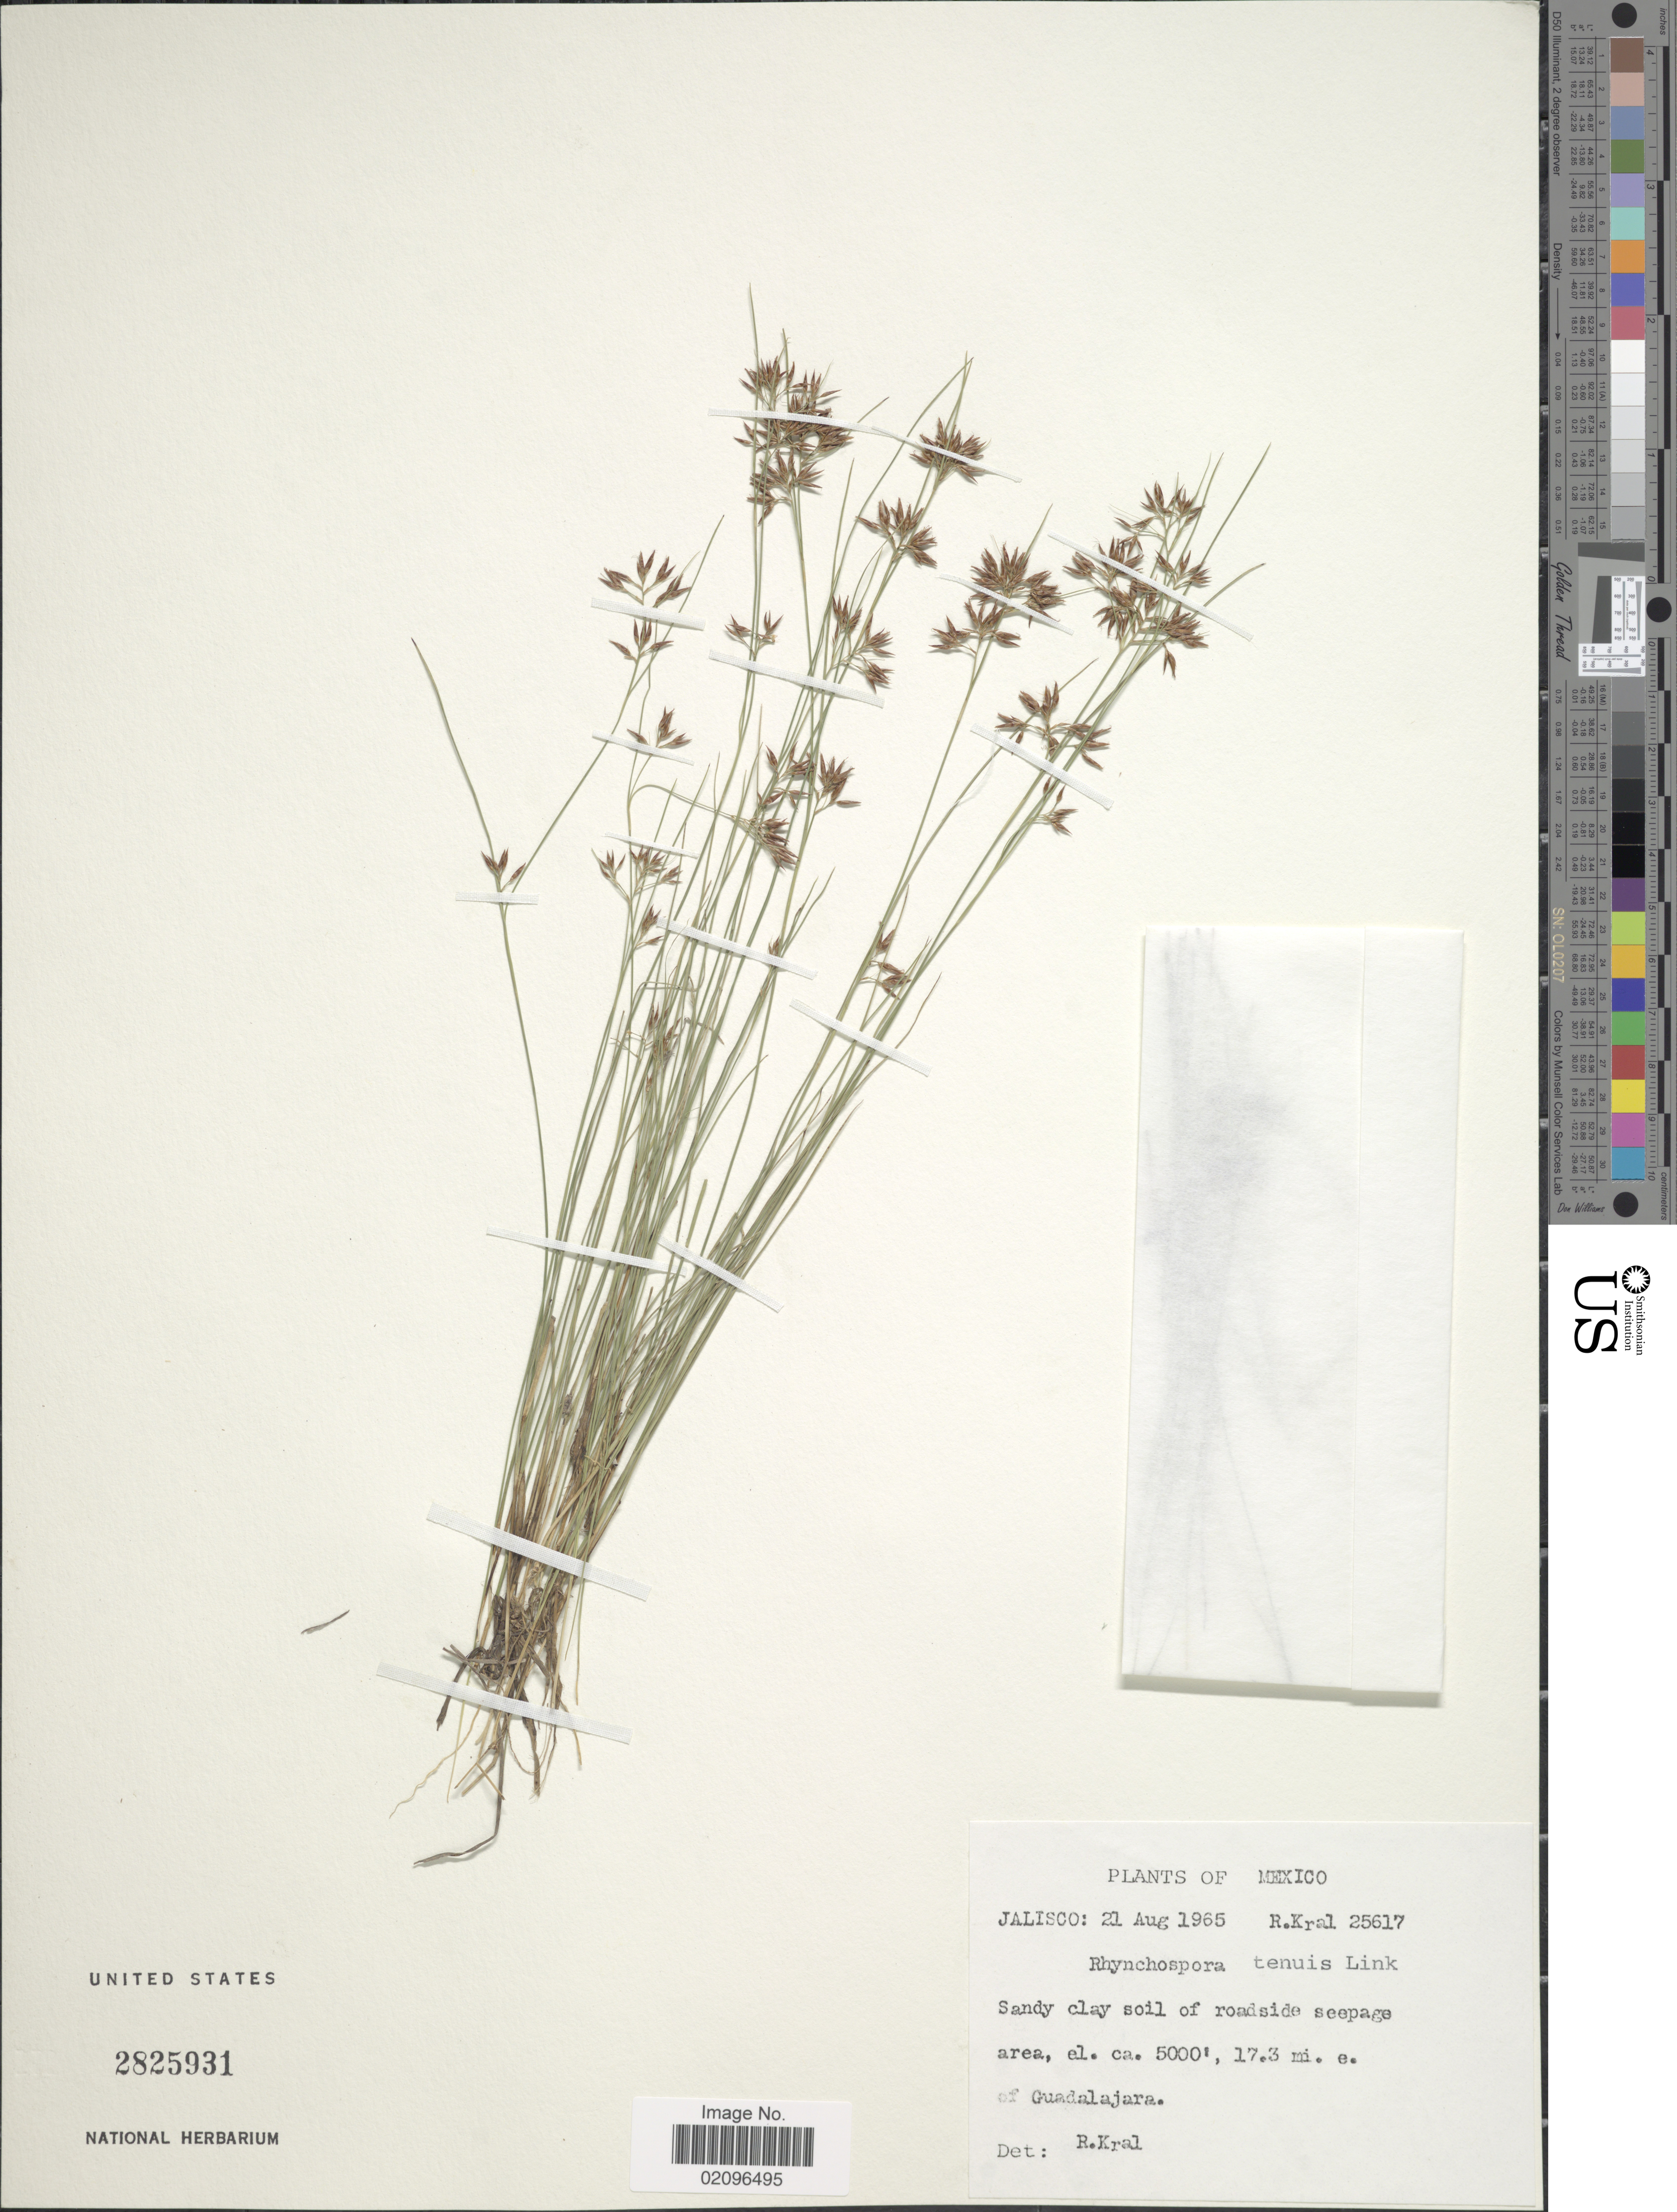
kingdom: Plantae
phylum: Tracheophyta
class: Liliopsida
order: Poales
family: Cyperaceae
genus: Rhynchospora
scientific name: Rhynchospora tenuis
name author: Link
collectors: R. Kral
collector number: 25617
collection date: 1965-08-21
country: Mexico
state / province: Jalisco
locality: Jalisco, Sandy clay soil of roadside seepage area, 17.3 m e. of Guadalajara.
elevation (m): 1524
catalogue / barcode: US 2825931